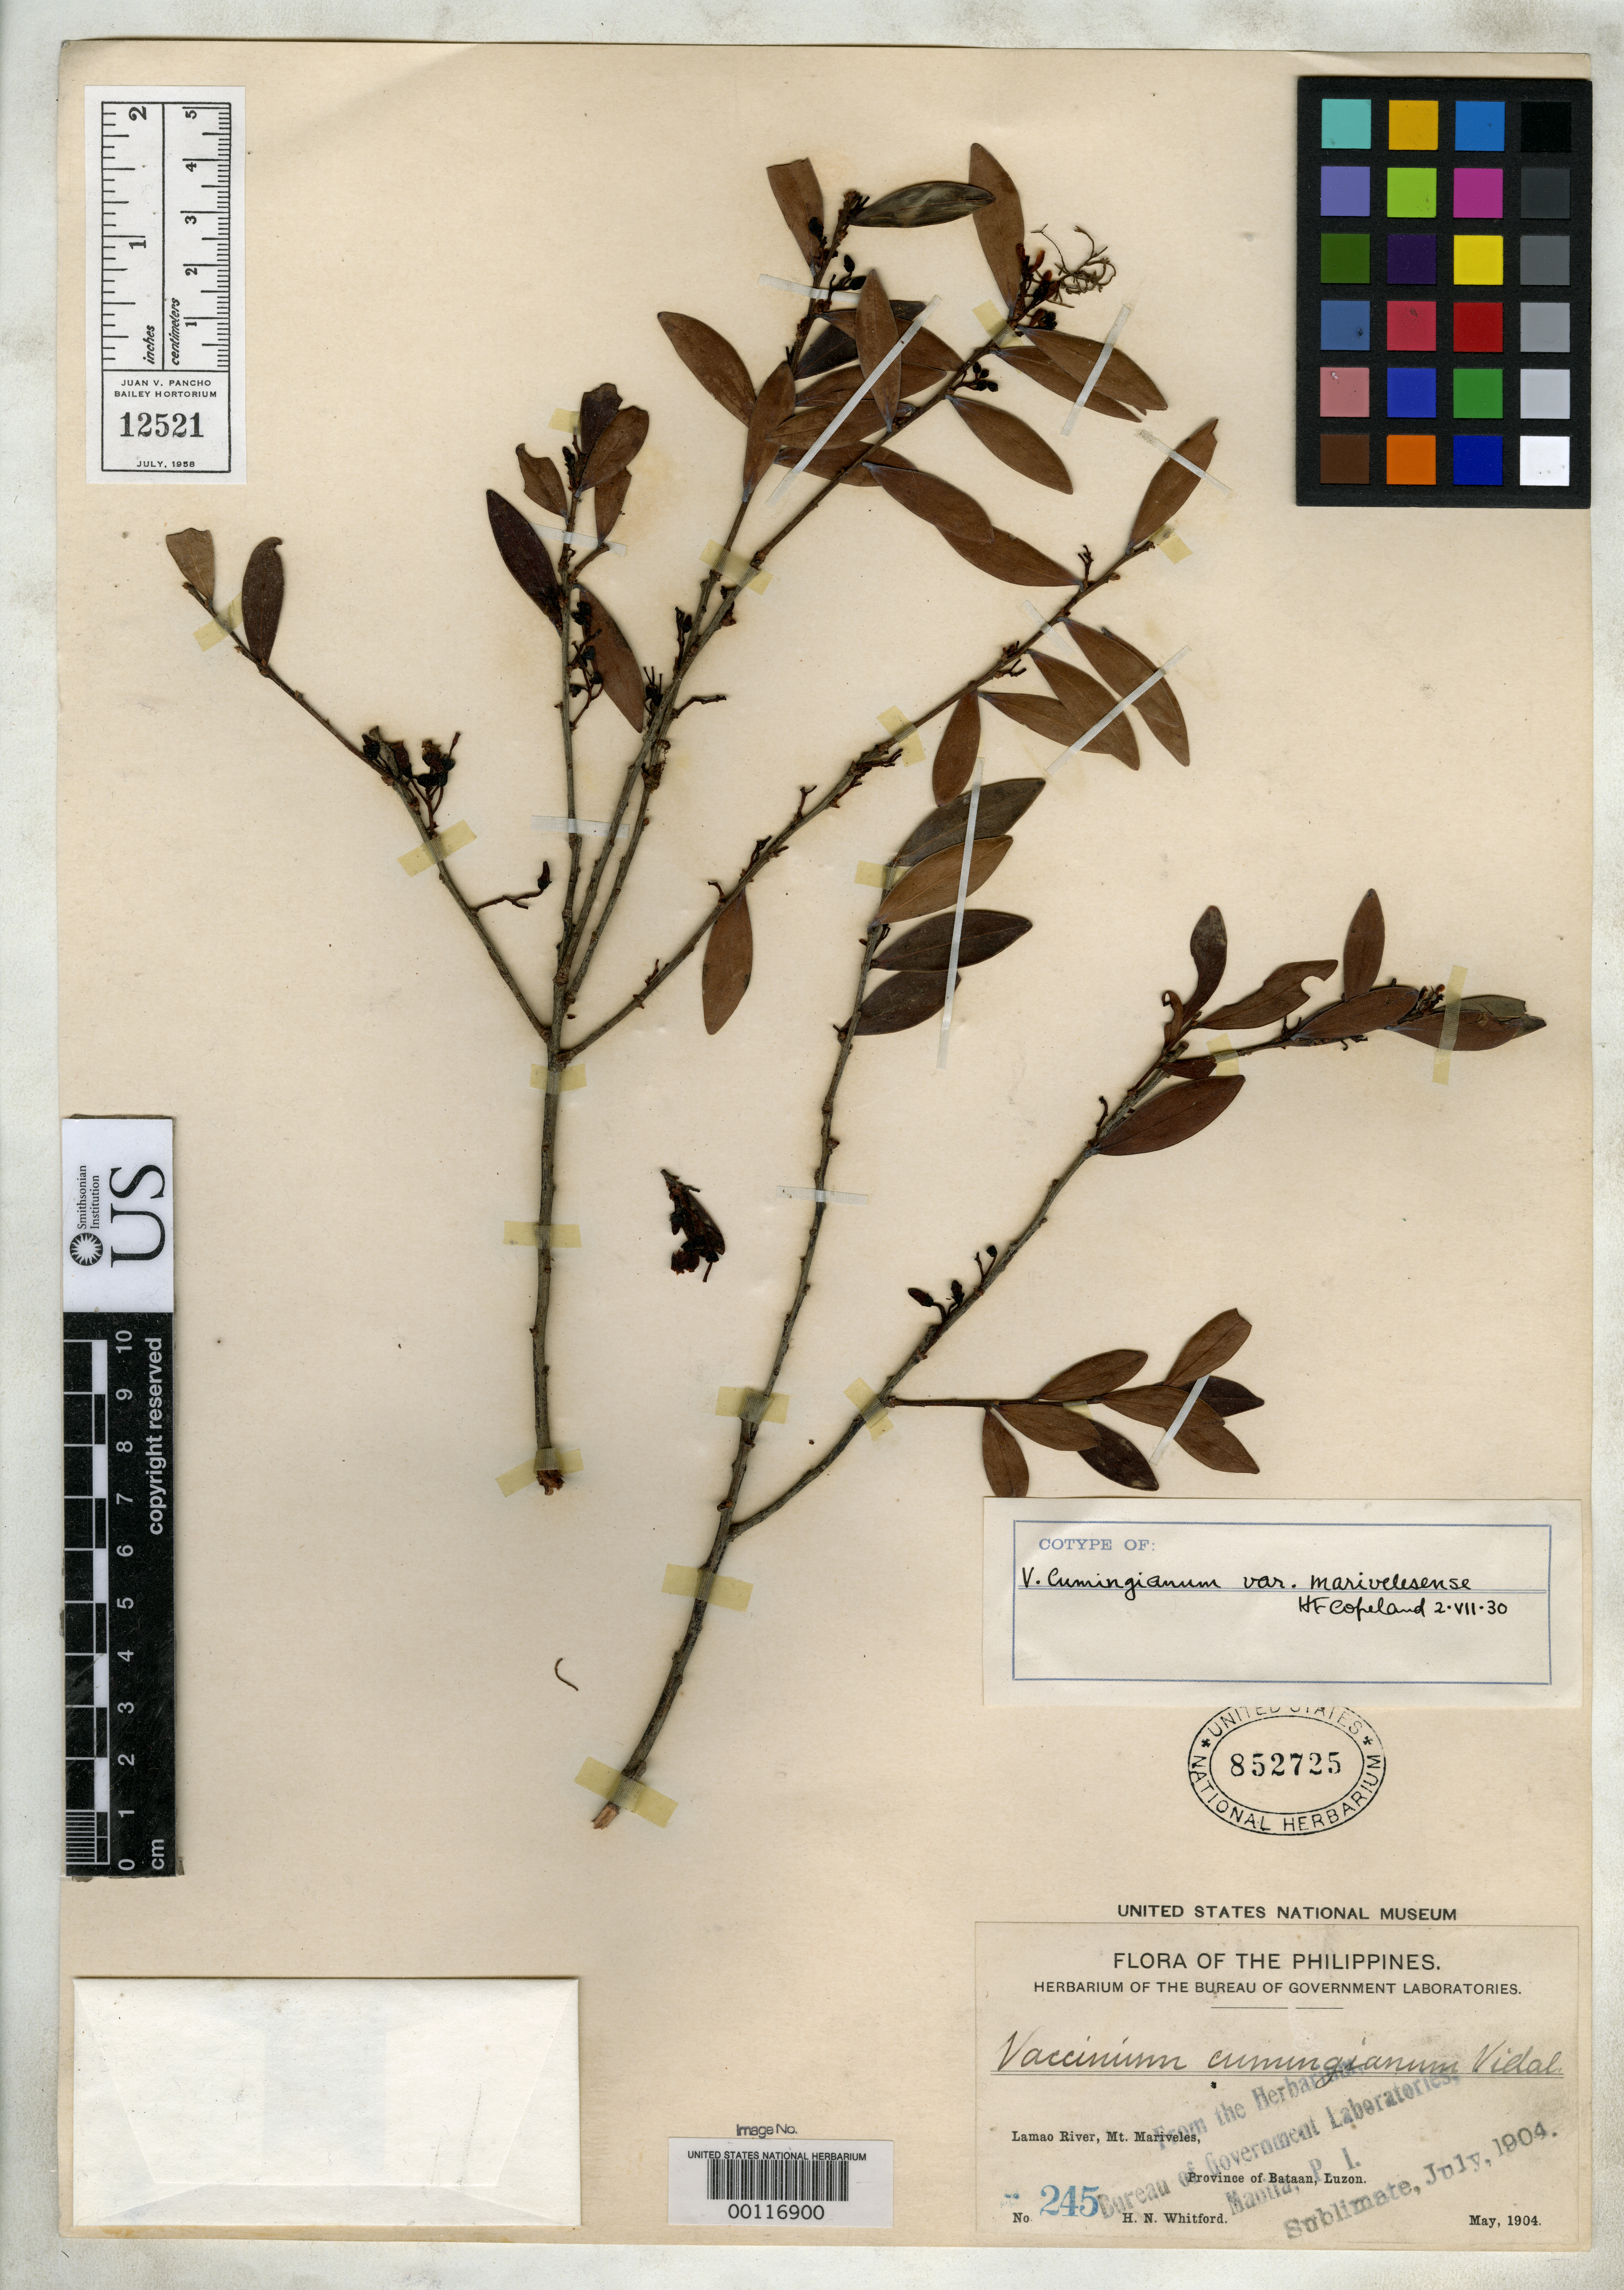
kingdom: Plantae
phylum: Tracheophyta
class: Magnoliopsida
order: Ericales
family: Ericaceae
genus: Vaccinium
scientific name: Vaccinium cumingianum var. marivelesense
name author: H.F. Copel.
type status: Syntype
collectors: H. N. Whitford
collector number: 245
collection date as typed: May 1904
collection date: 1904-05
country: Philippines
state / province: Central Luzon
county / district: Bataan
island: Luzon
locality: Lamao River, Mt. Mariveles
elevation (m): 1000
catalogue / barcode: US 852725